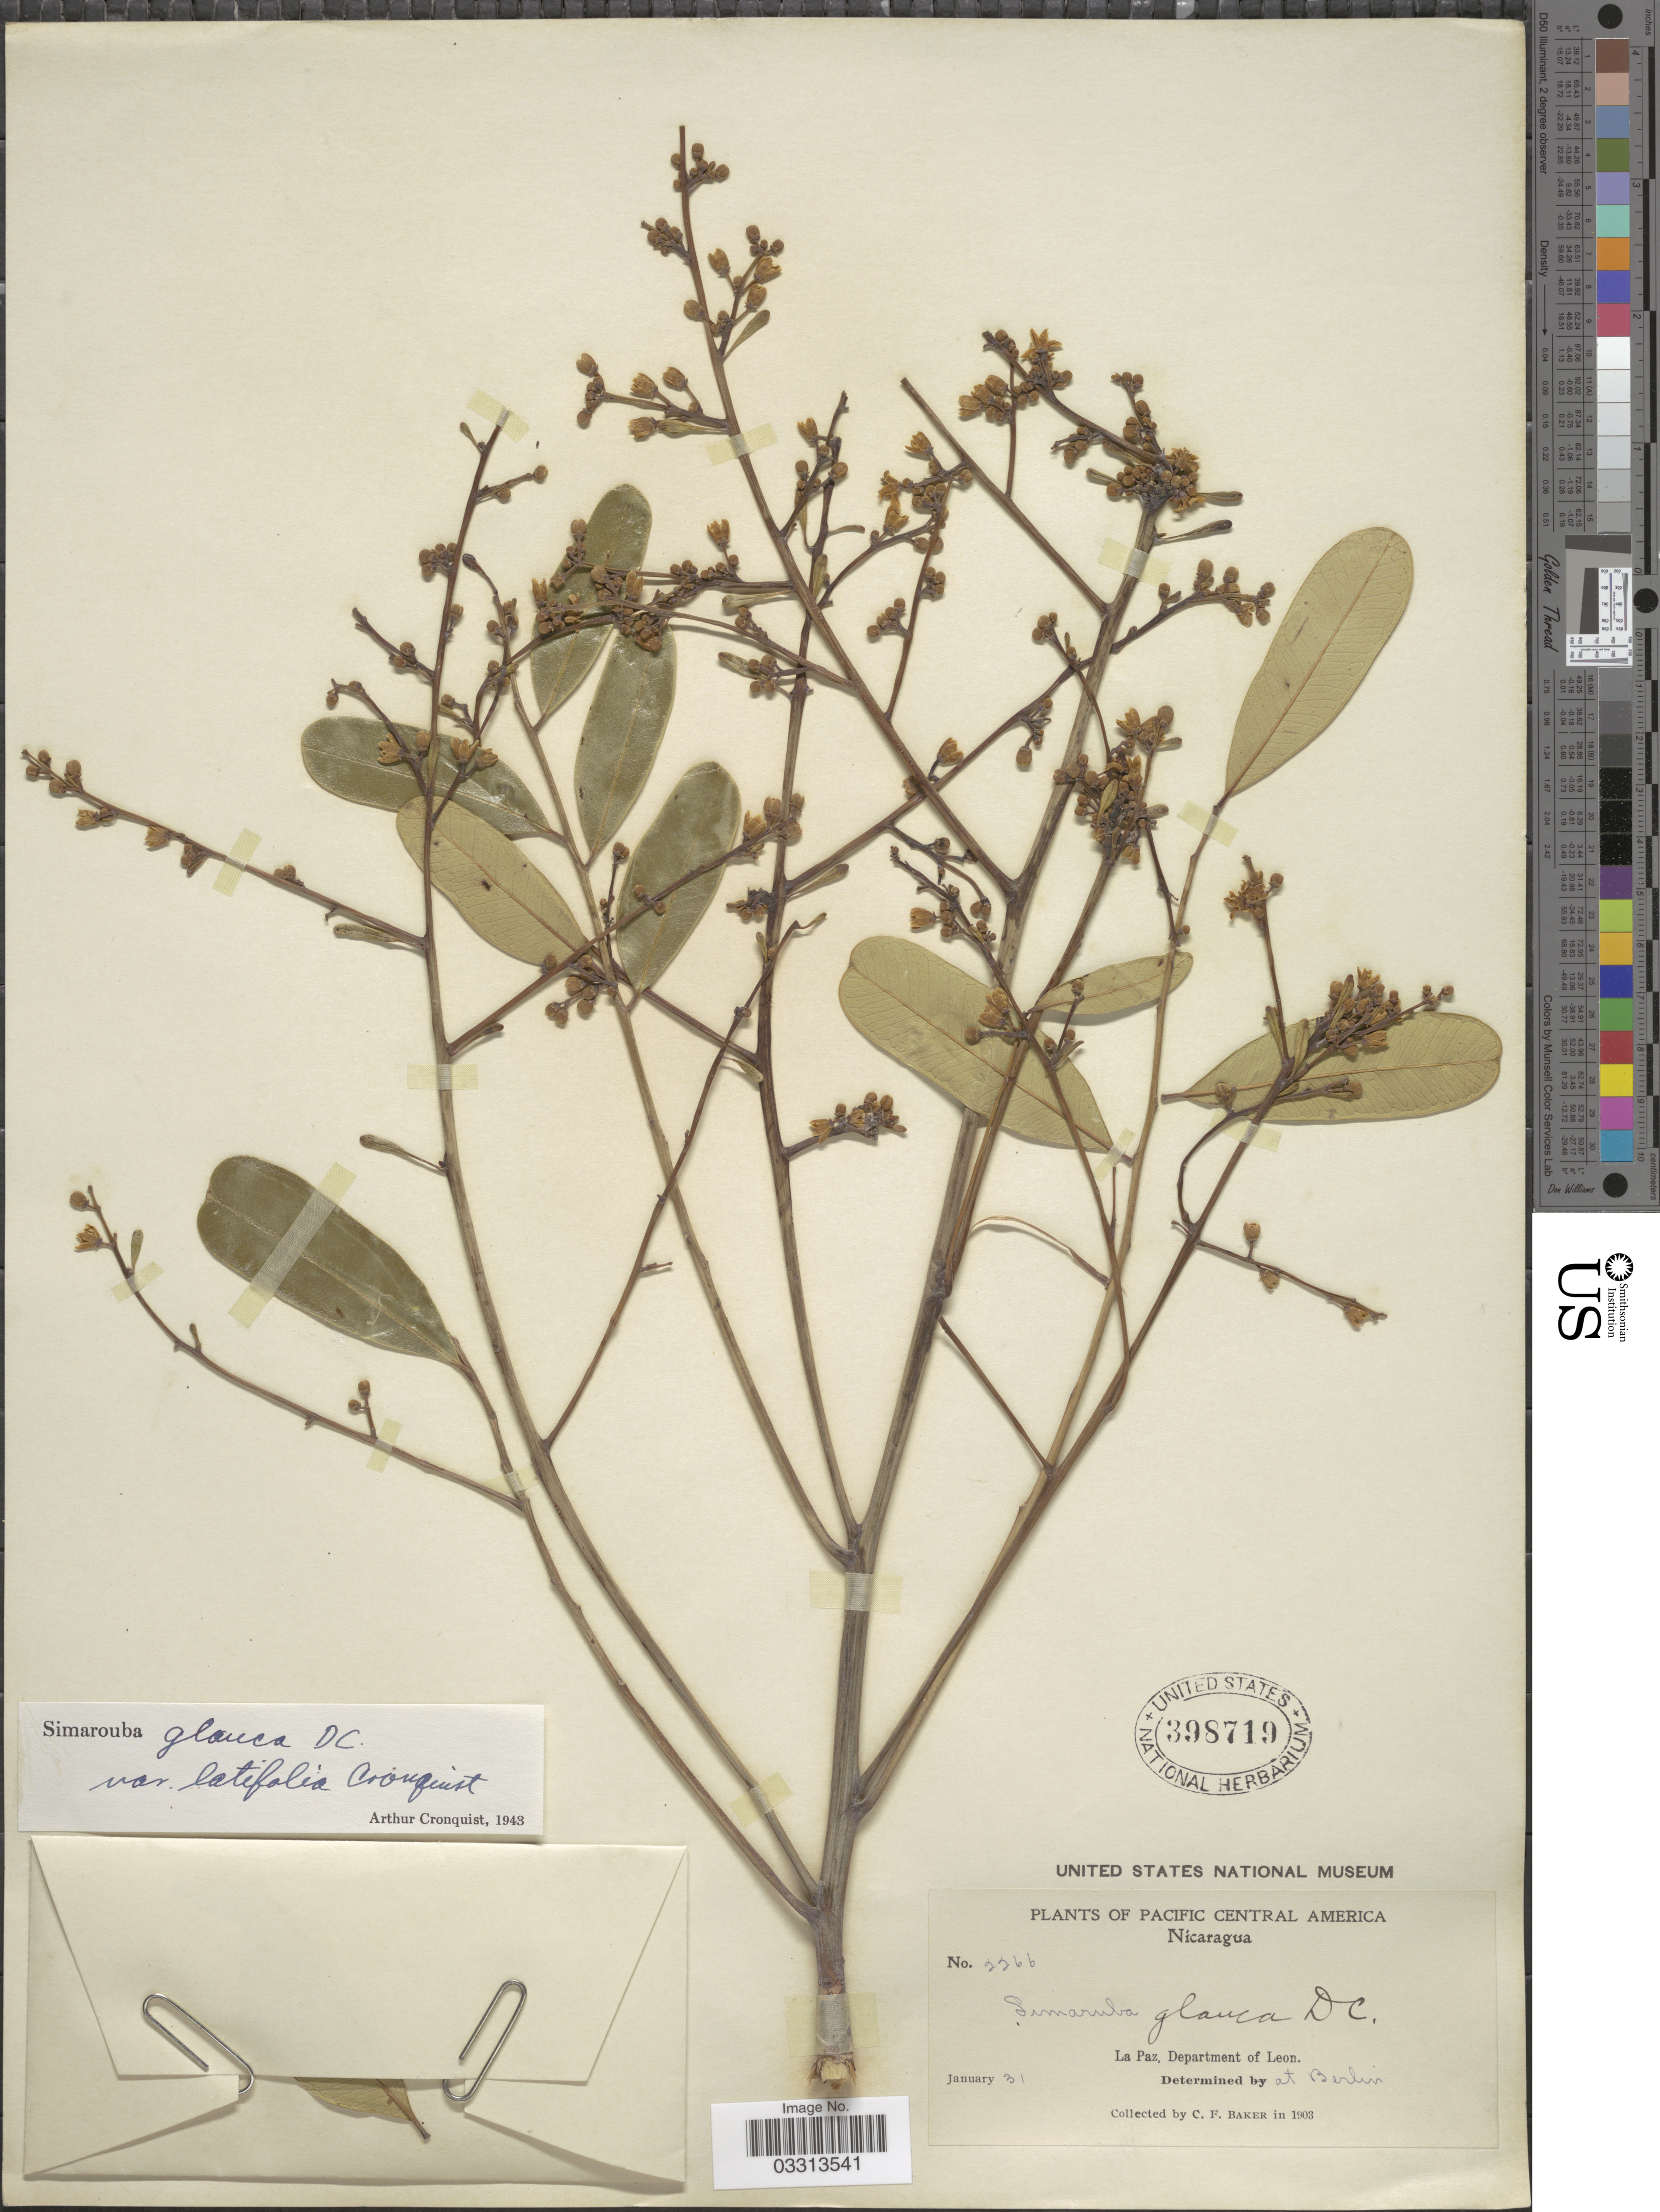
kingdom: Plantae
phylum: Tracheophyta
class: Magnoliopsida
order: Sapindales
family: Simaroubaceae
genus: Simarouba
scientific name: Simarouba glauca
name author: DC.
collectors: C. F. Baker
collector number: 2266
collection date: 1903-01-31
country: Nicaragua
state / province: Leon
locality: Pacific Central America, La Paz, Department of Leon.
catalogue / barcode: US 398719